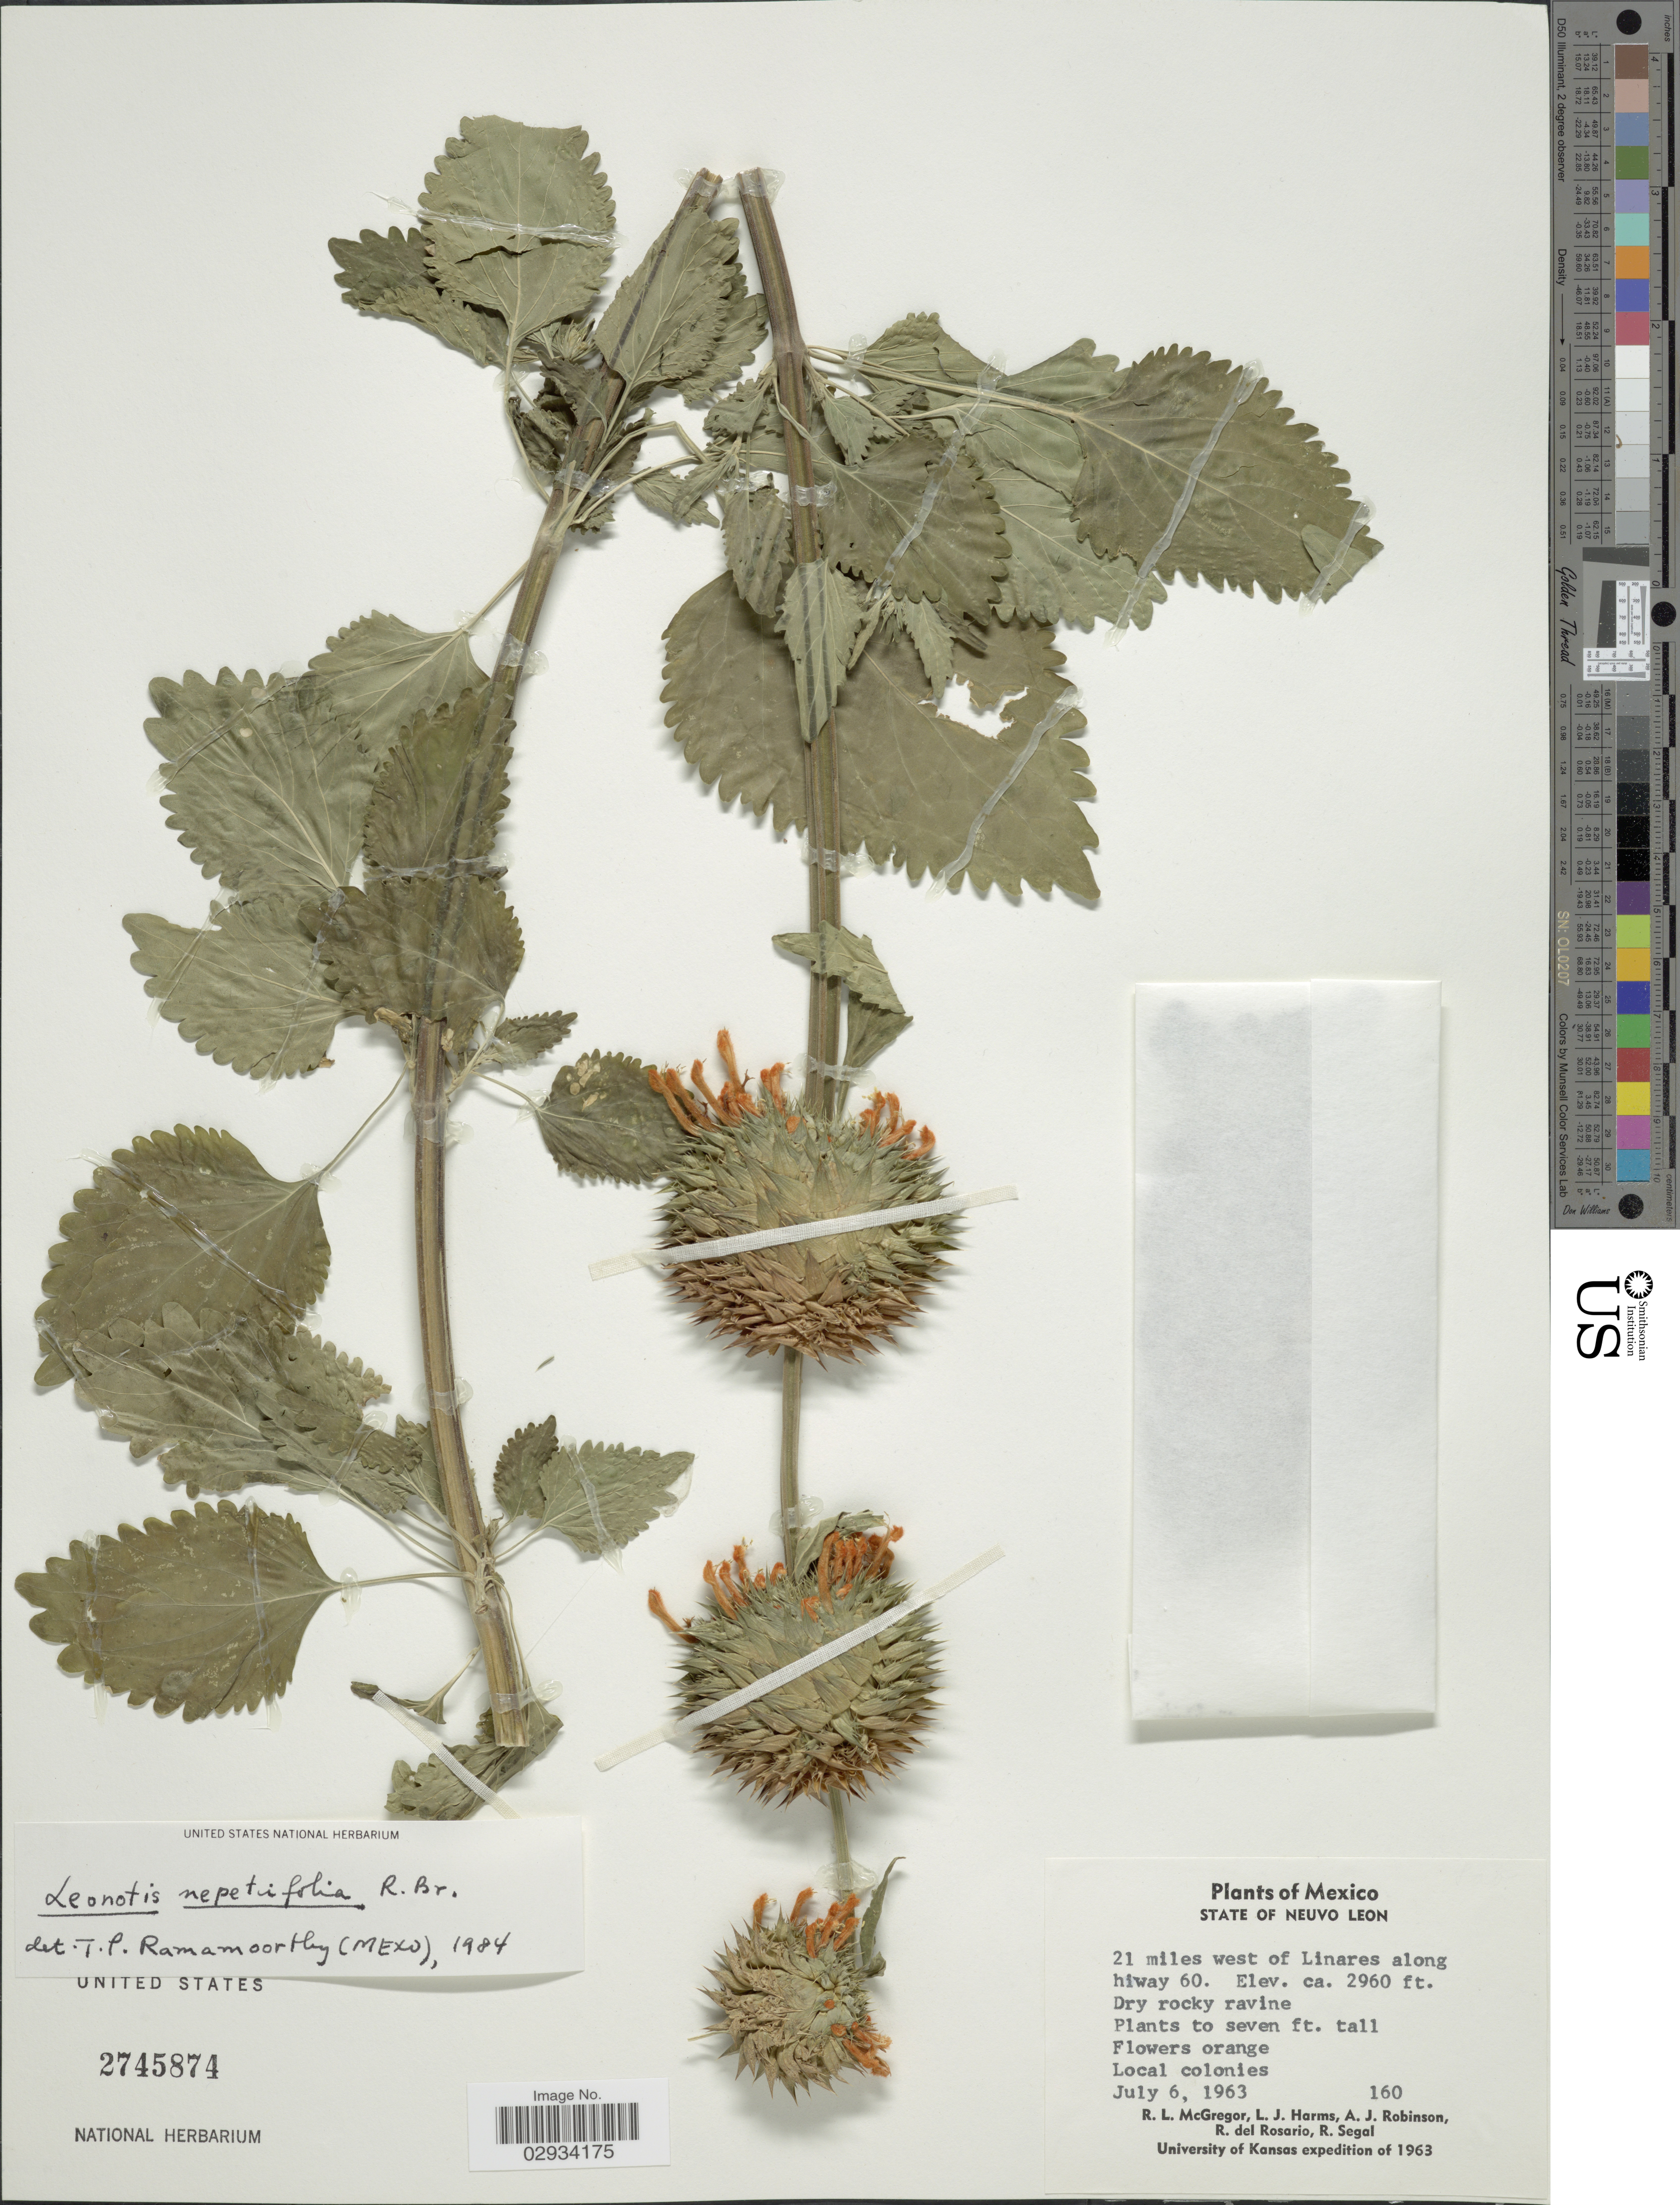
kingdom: Plantae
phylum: Tracheophyta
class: Magnoliopsida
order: Lamiales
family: Lamiaceae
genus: Leonotis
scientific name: Leonotis nepetifolia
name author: (L.) R. Br.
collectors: R. McGregor, L. Harms, A. J. Robinson, R. del Rosario & R. Segal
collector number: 160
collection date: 1963-07-06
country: Mexico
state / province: Nuevo León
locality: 21 miles west of Linares along hiway 60.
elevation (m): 902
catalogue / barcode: US 2745874